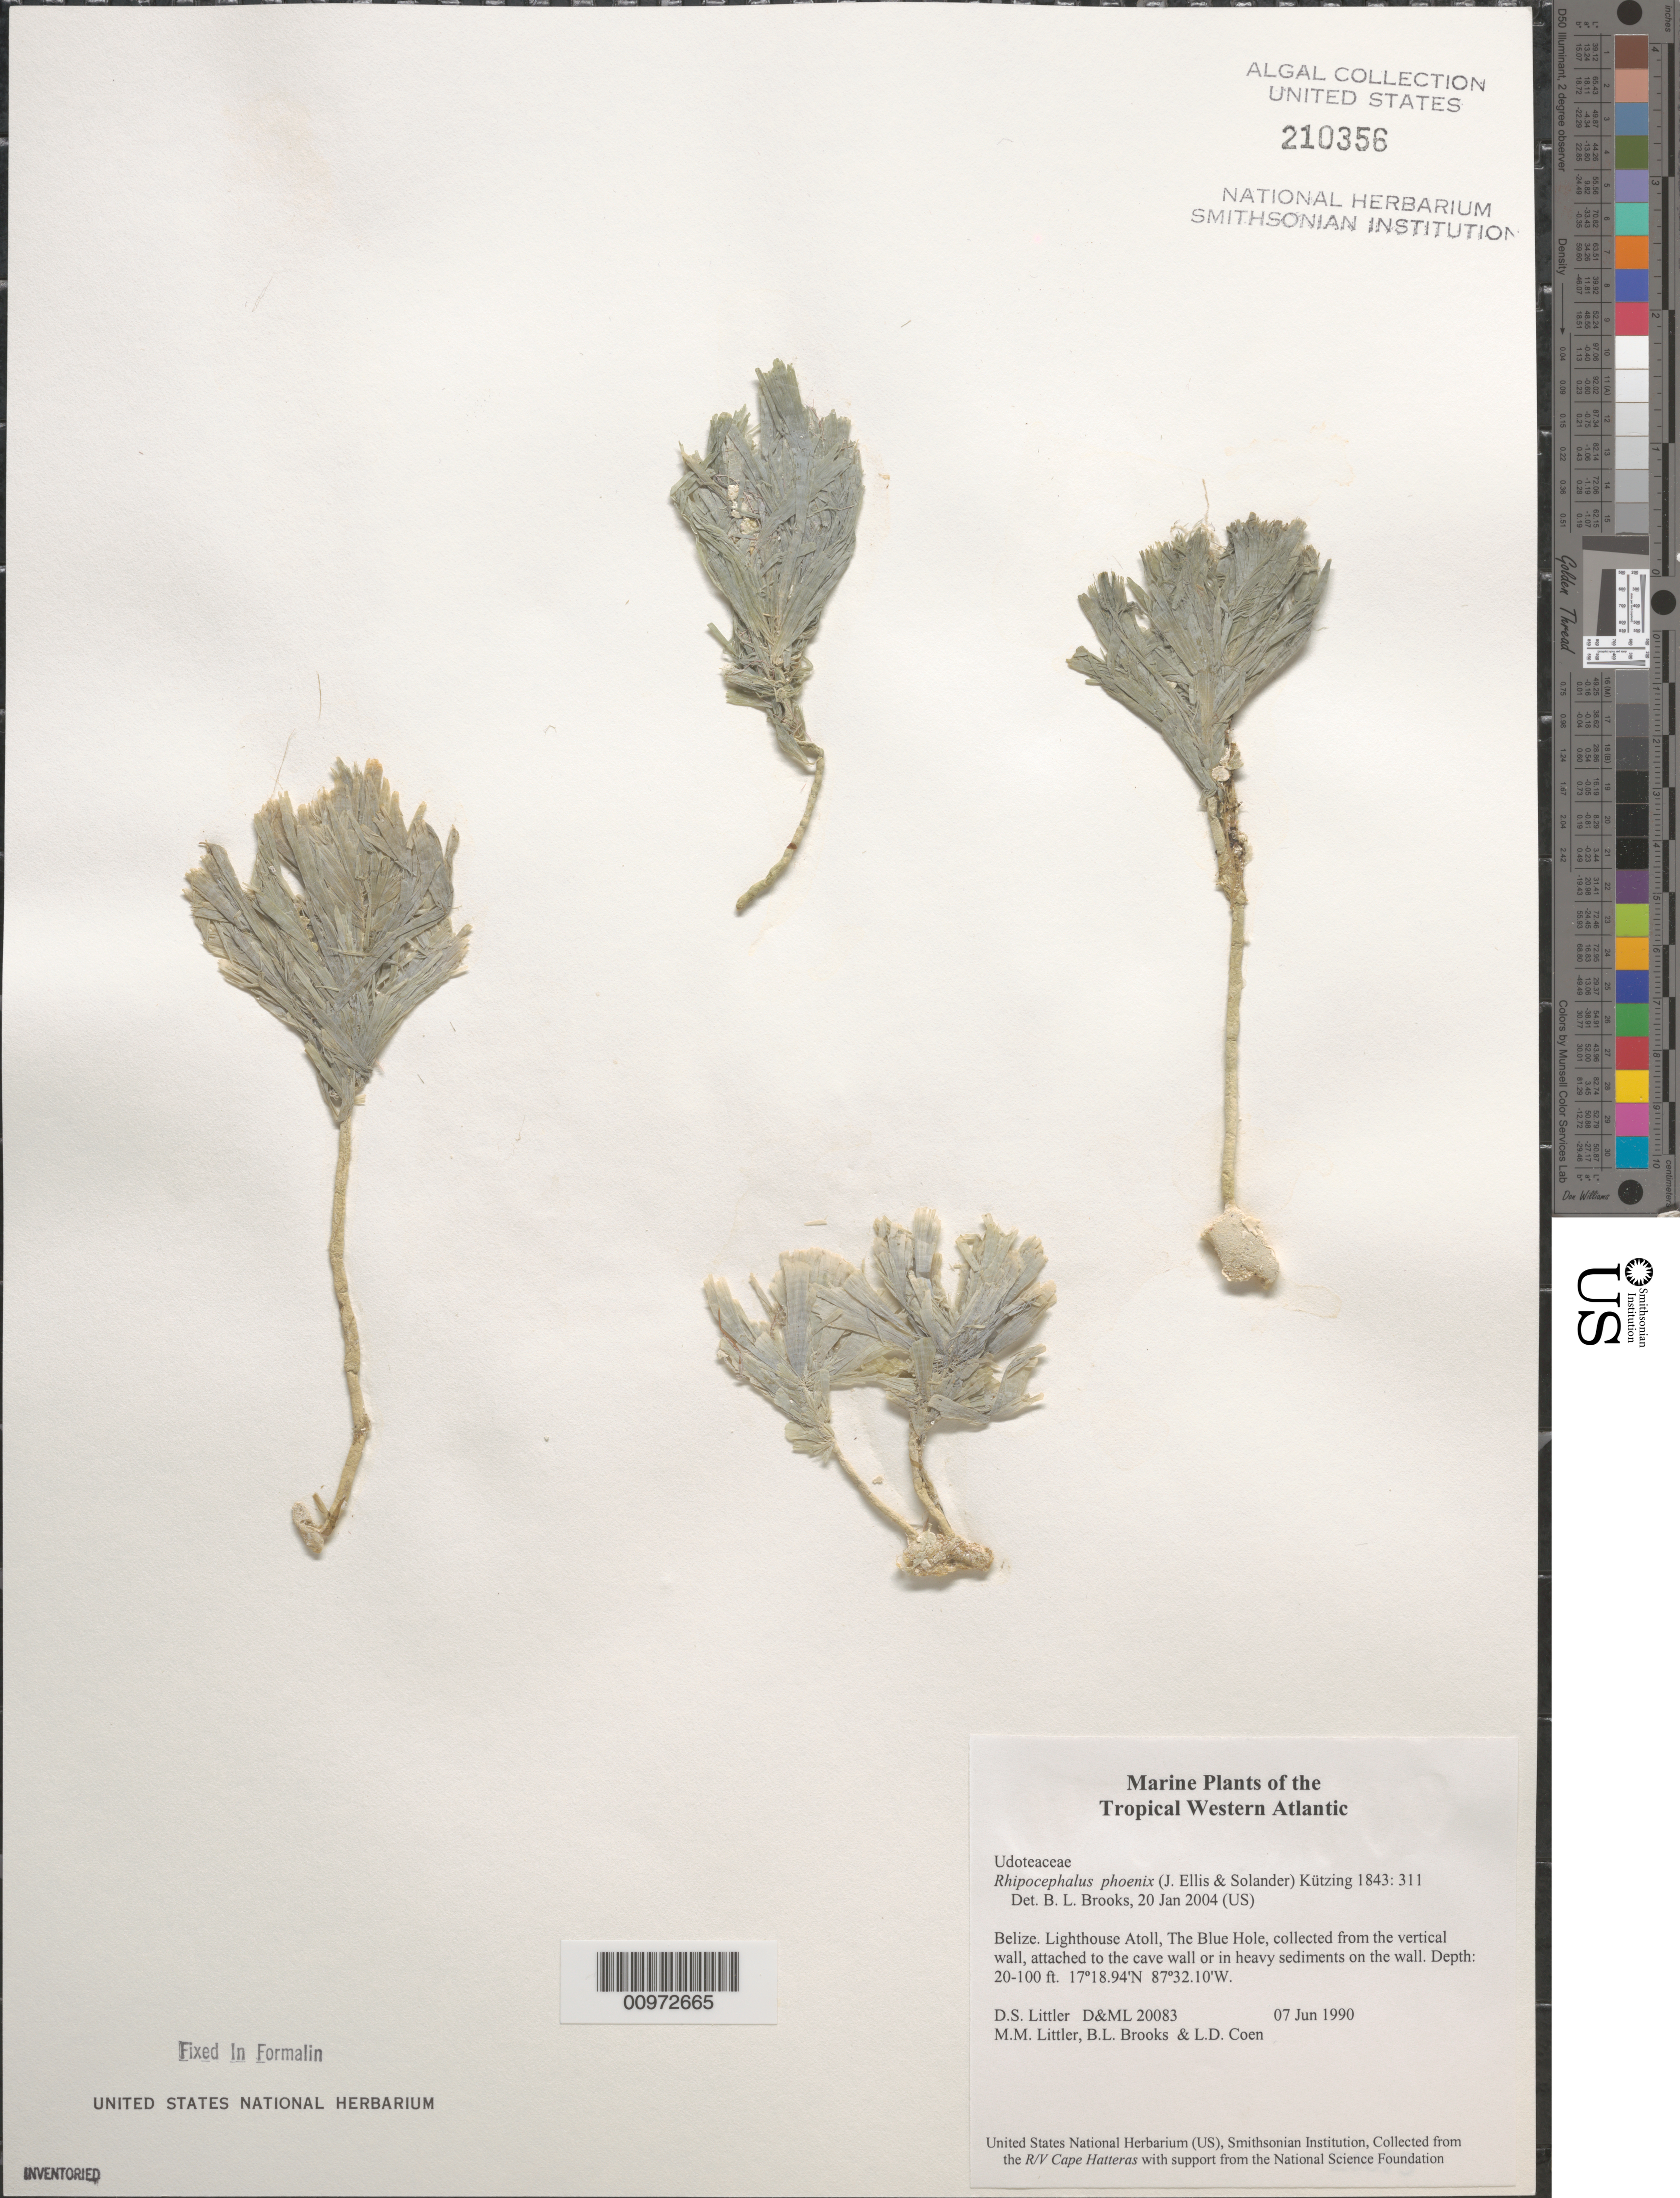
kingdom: Plantae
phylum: Chlorophyta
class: Ulvophyceae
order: Bryopsidales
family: Udoteaceae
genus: Rhipocephalus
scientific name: Rhipocephalus phoenix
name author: (J. Ellis & Sol.) Kütz.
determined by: Brooks, B. L., (BOT), Smithsonian Institution - National Museum of Natural History (UNITED STATES)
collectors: D. S. Littler, M. M. Littler, B. Brooks & L. Coen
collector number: D&ML 20083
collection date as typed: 07 Jun 1990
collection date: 1990-06-07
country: Belize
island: Lighthouse Reef Atoll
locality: The Blue Hole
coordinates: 17 18.94'N, 87 32.10'W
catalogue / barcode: US 210356